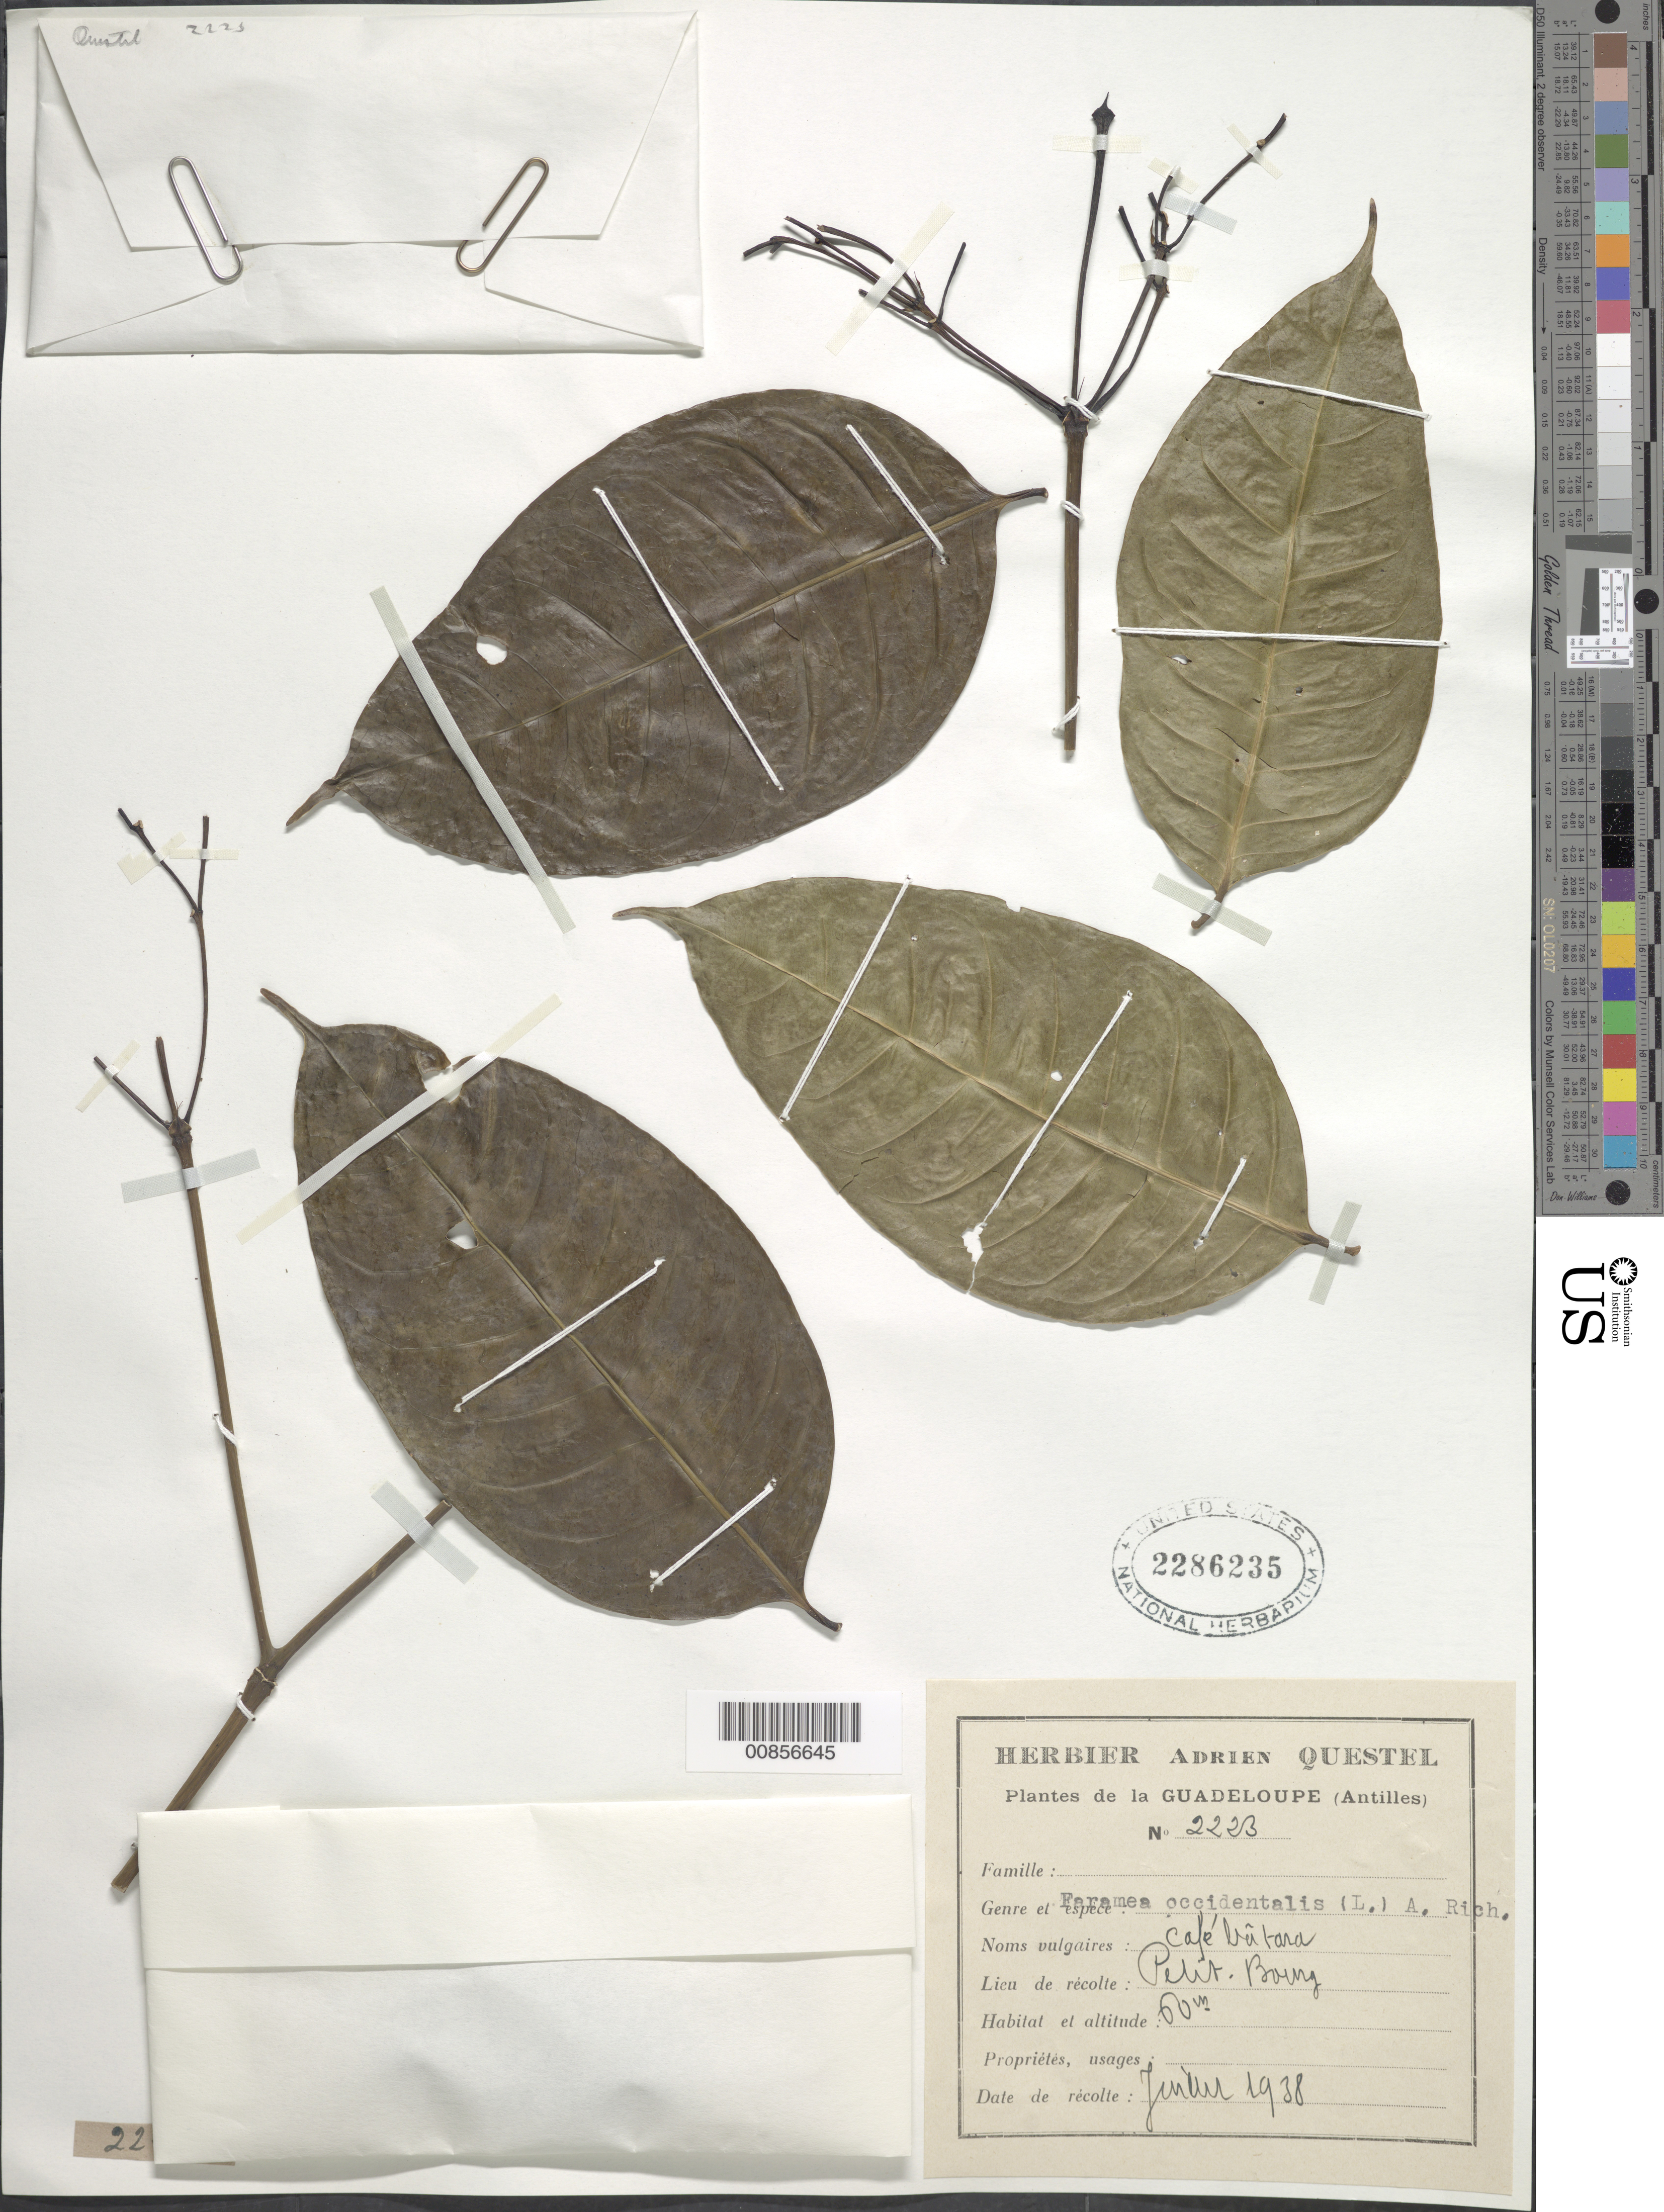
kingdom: Plantae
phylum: Tracheophyta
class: Magnoliopsida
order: Gentianales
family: Rubiaceae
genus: Faramea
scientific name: Faramea occidentalis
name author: (L.) A. Rich.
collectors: A. Questel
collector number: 2223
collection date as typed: Jul 1938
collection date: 1938-07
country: Guadeloupe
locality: Petit-Bourg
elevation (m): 60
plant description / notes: Common name: Café b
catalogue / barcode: US 2286235